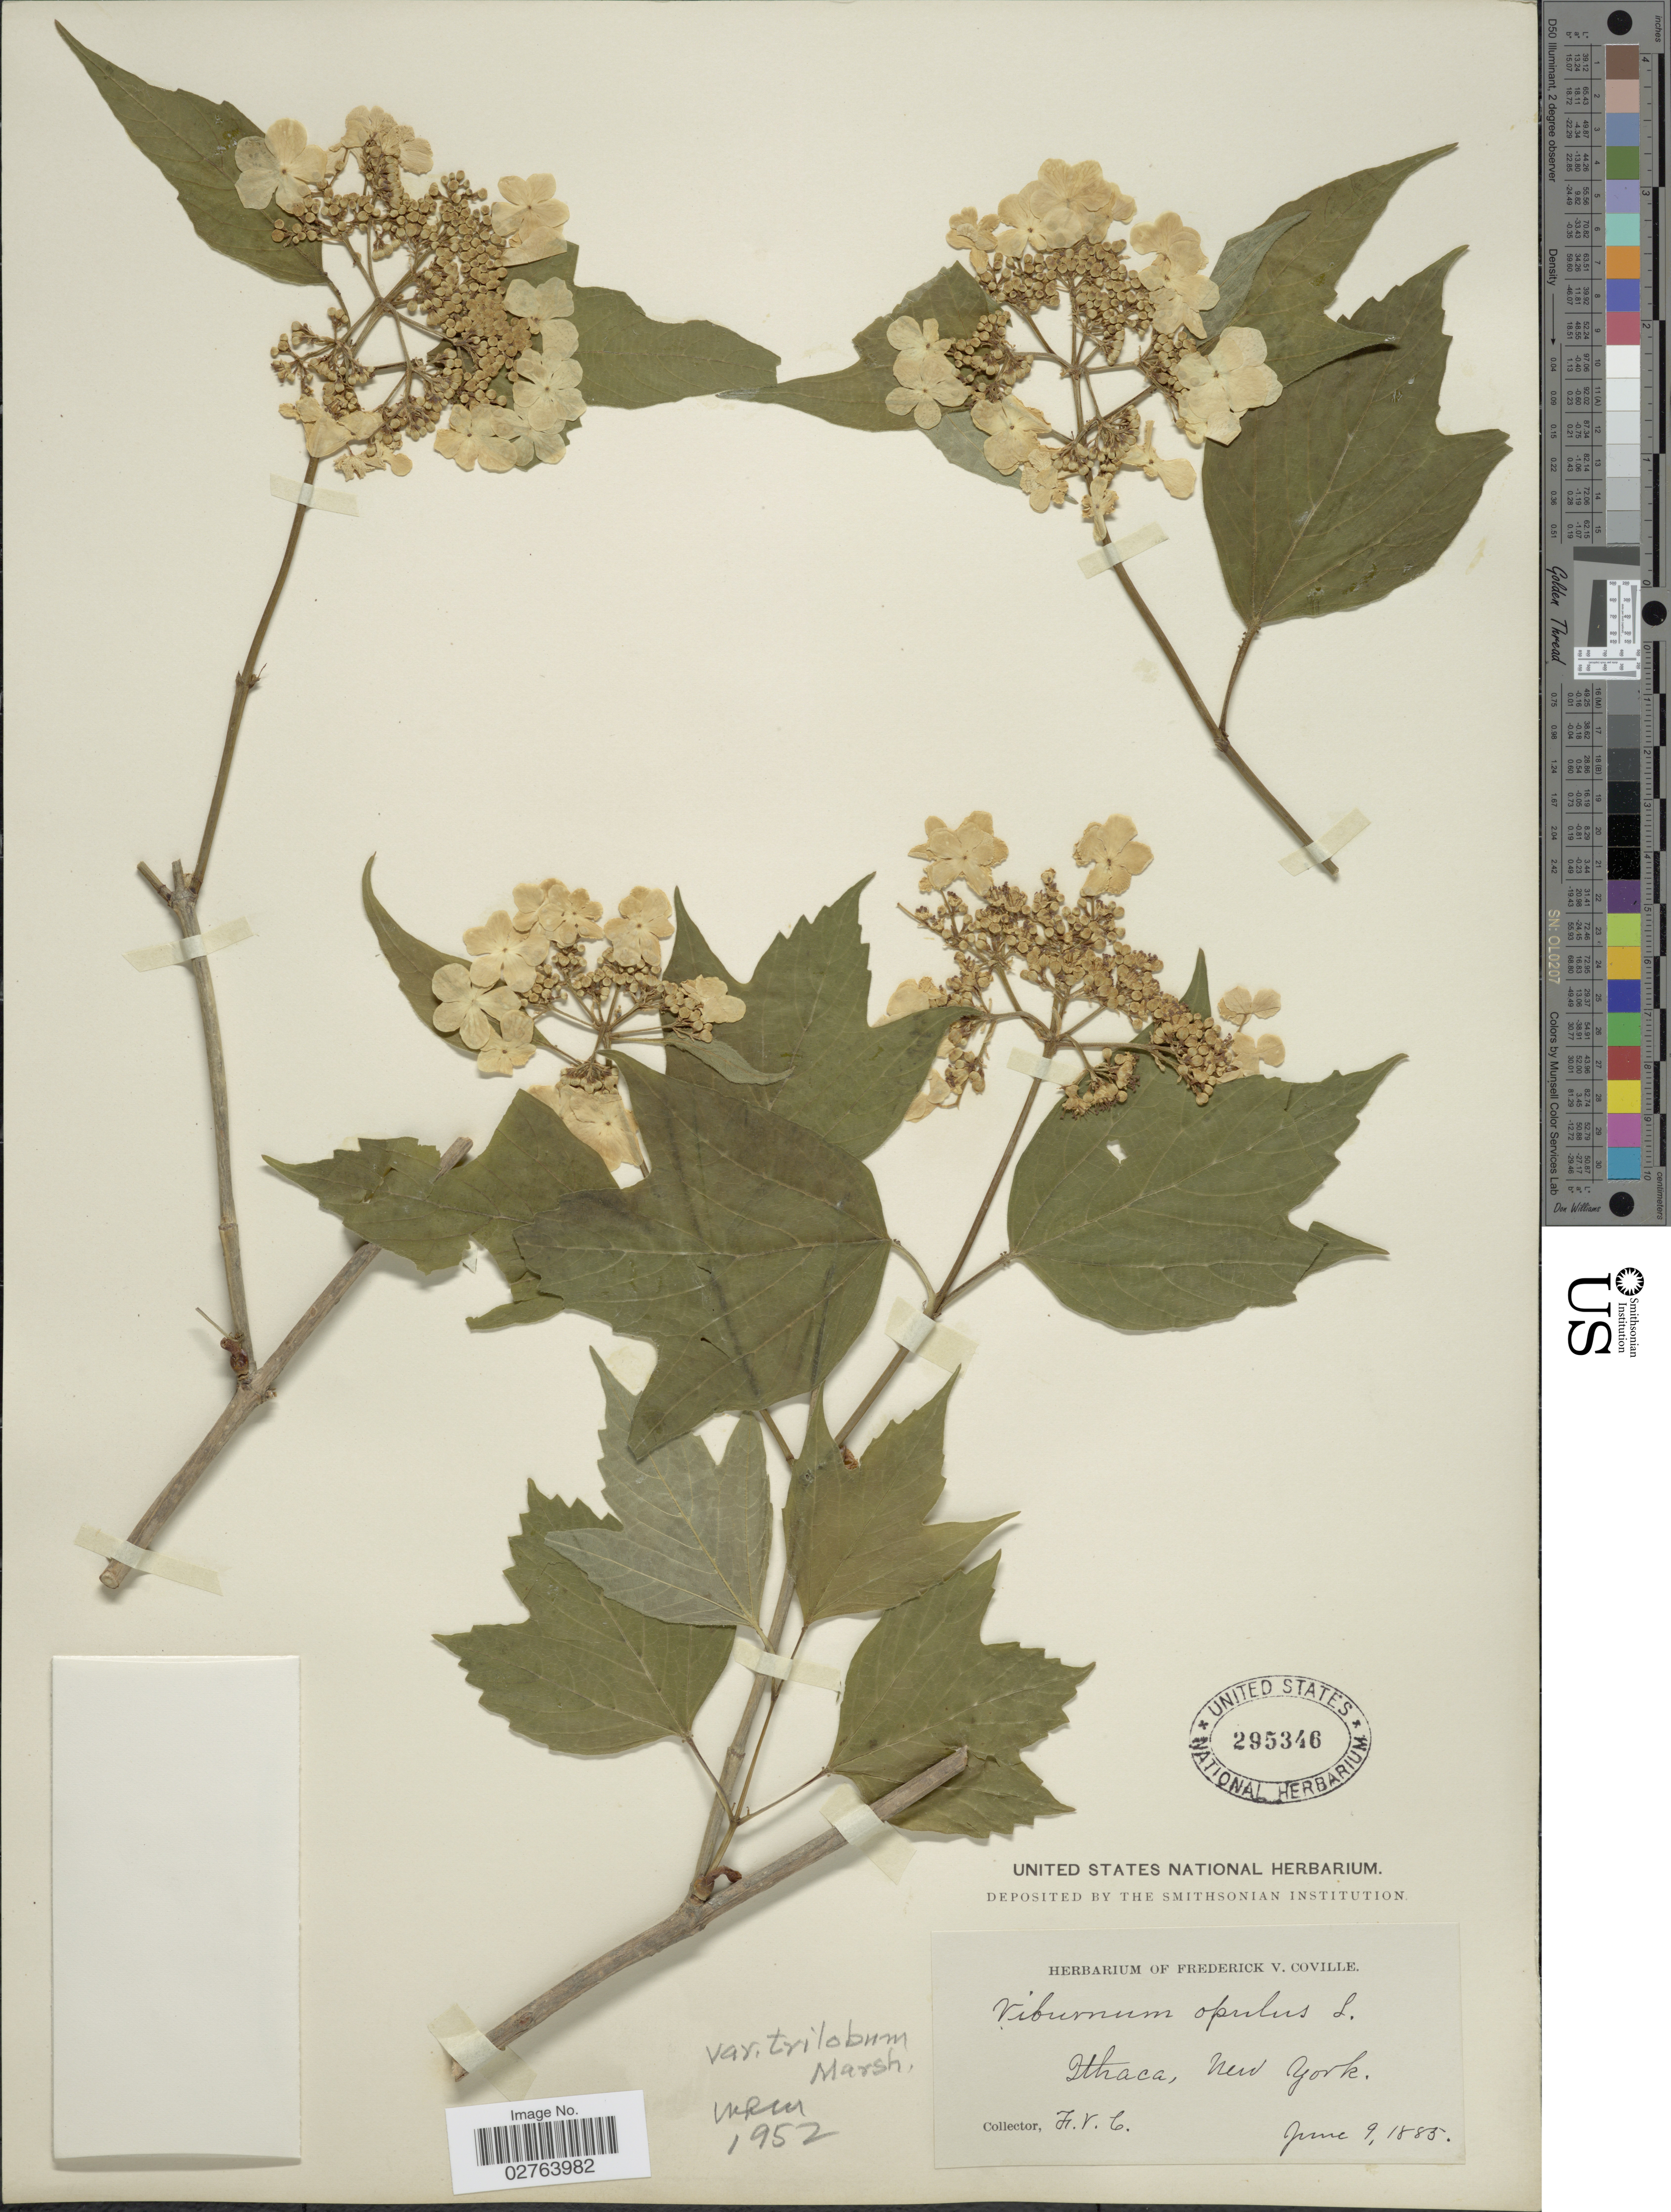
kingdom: Plantae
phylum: Tracheophyta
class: Magnoliopsida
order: Dipsacales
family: Viburnaceae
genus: Viburnum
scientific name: Viburnum opulus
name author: L.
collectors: F. V. Coville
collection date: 1885-06-09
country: United States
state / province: New York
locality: Ithaca.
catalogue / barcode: US 295346